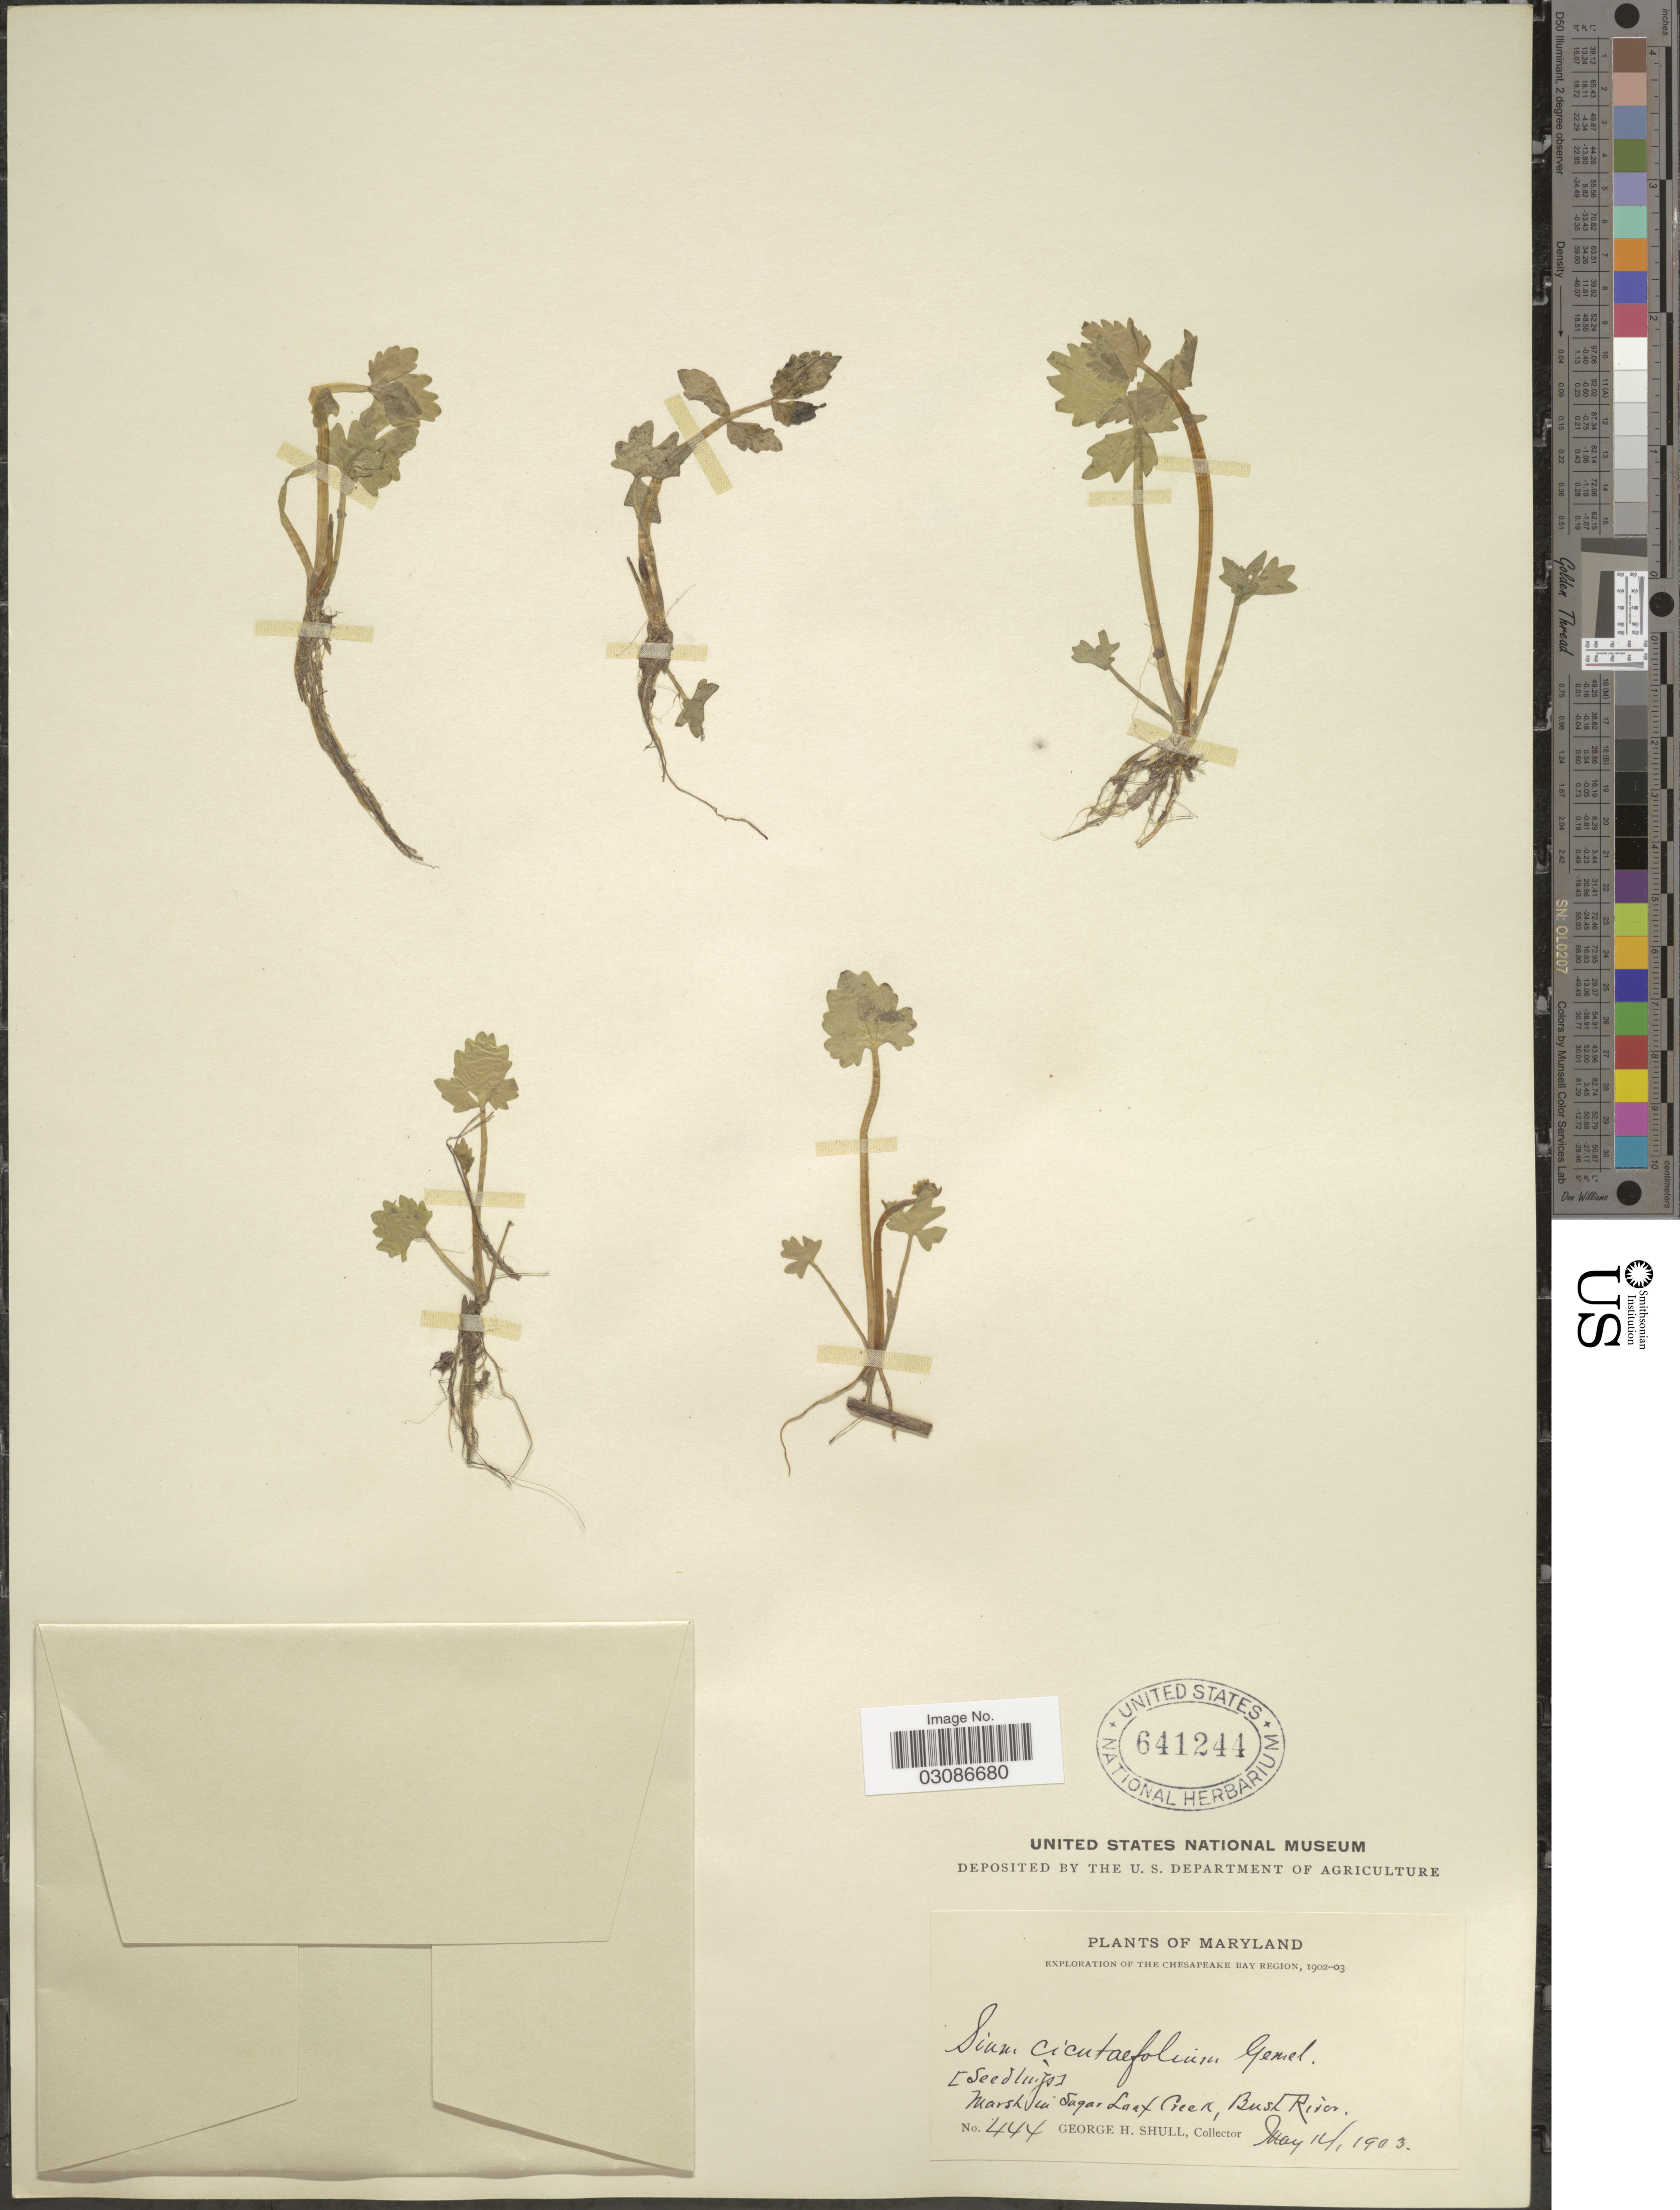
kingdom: Plantae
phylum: Tracheophyta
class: Magnoliopsida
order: Apiales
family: Apiaceae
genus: Sium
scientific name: Sium suave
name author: Walter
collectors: G. H. Shull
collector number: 444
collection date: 1903-05-14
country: United States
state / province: Maryland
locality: The Chesapeake Bay Region. Marsh in Sugar Loaf Creek, Bush River.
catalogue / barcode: US 641244